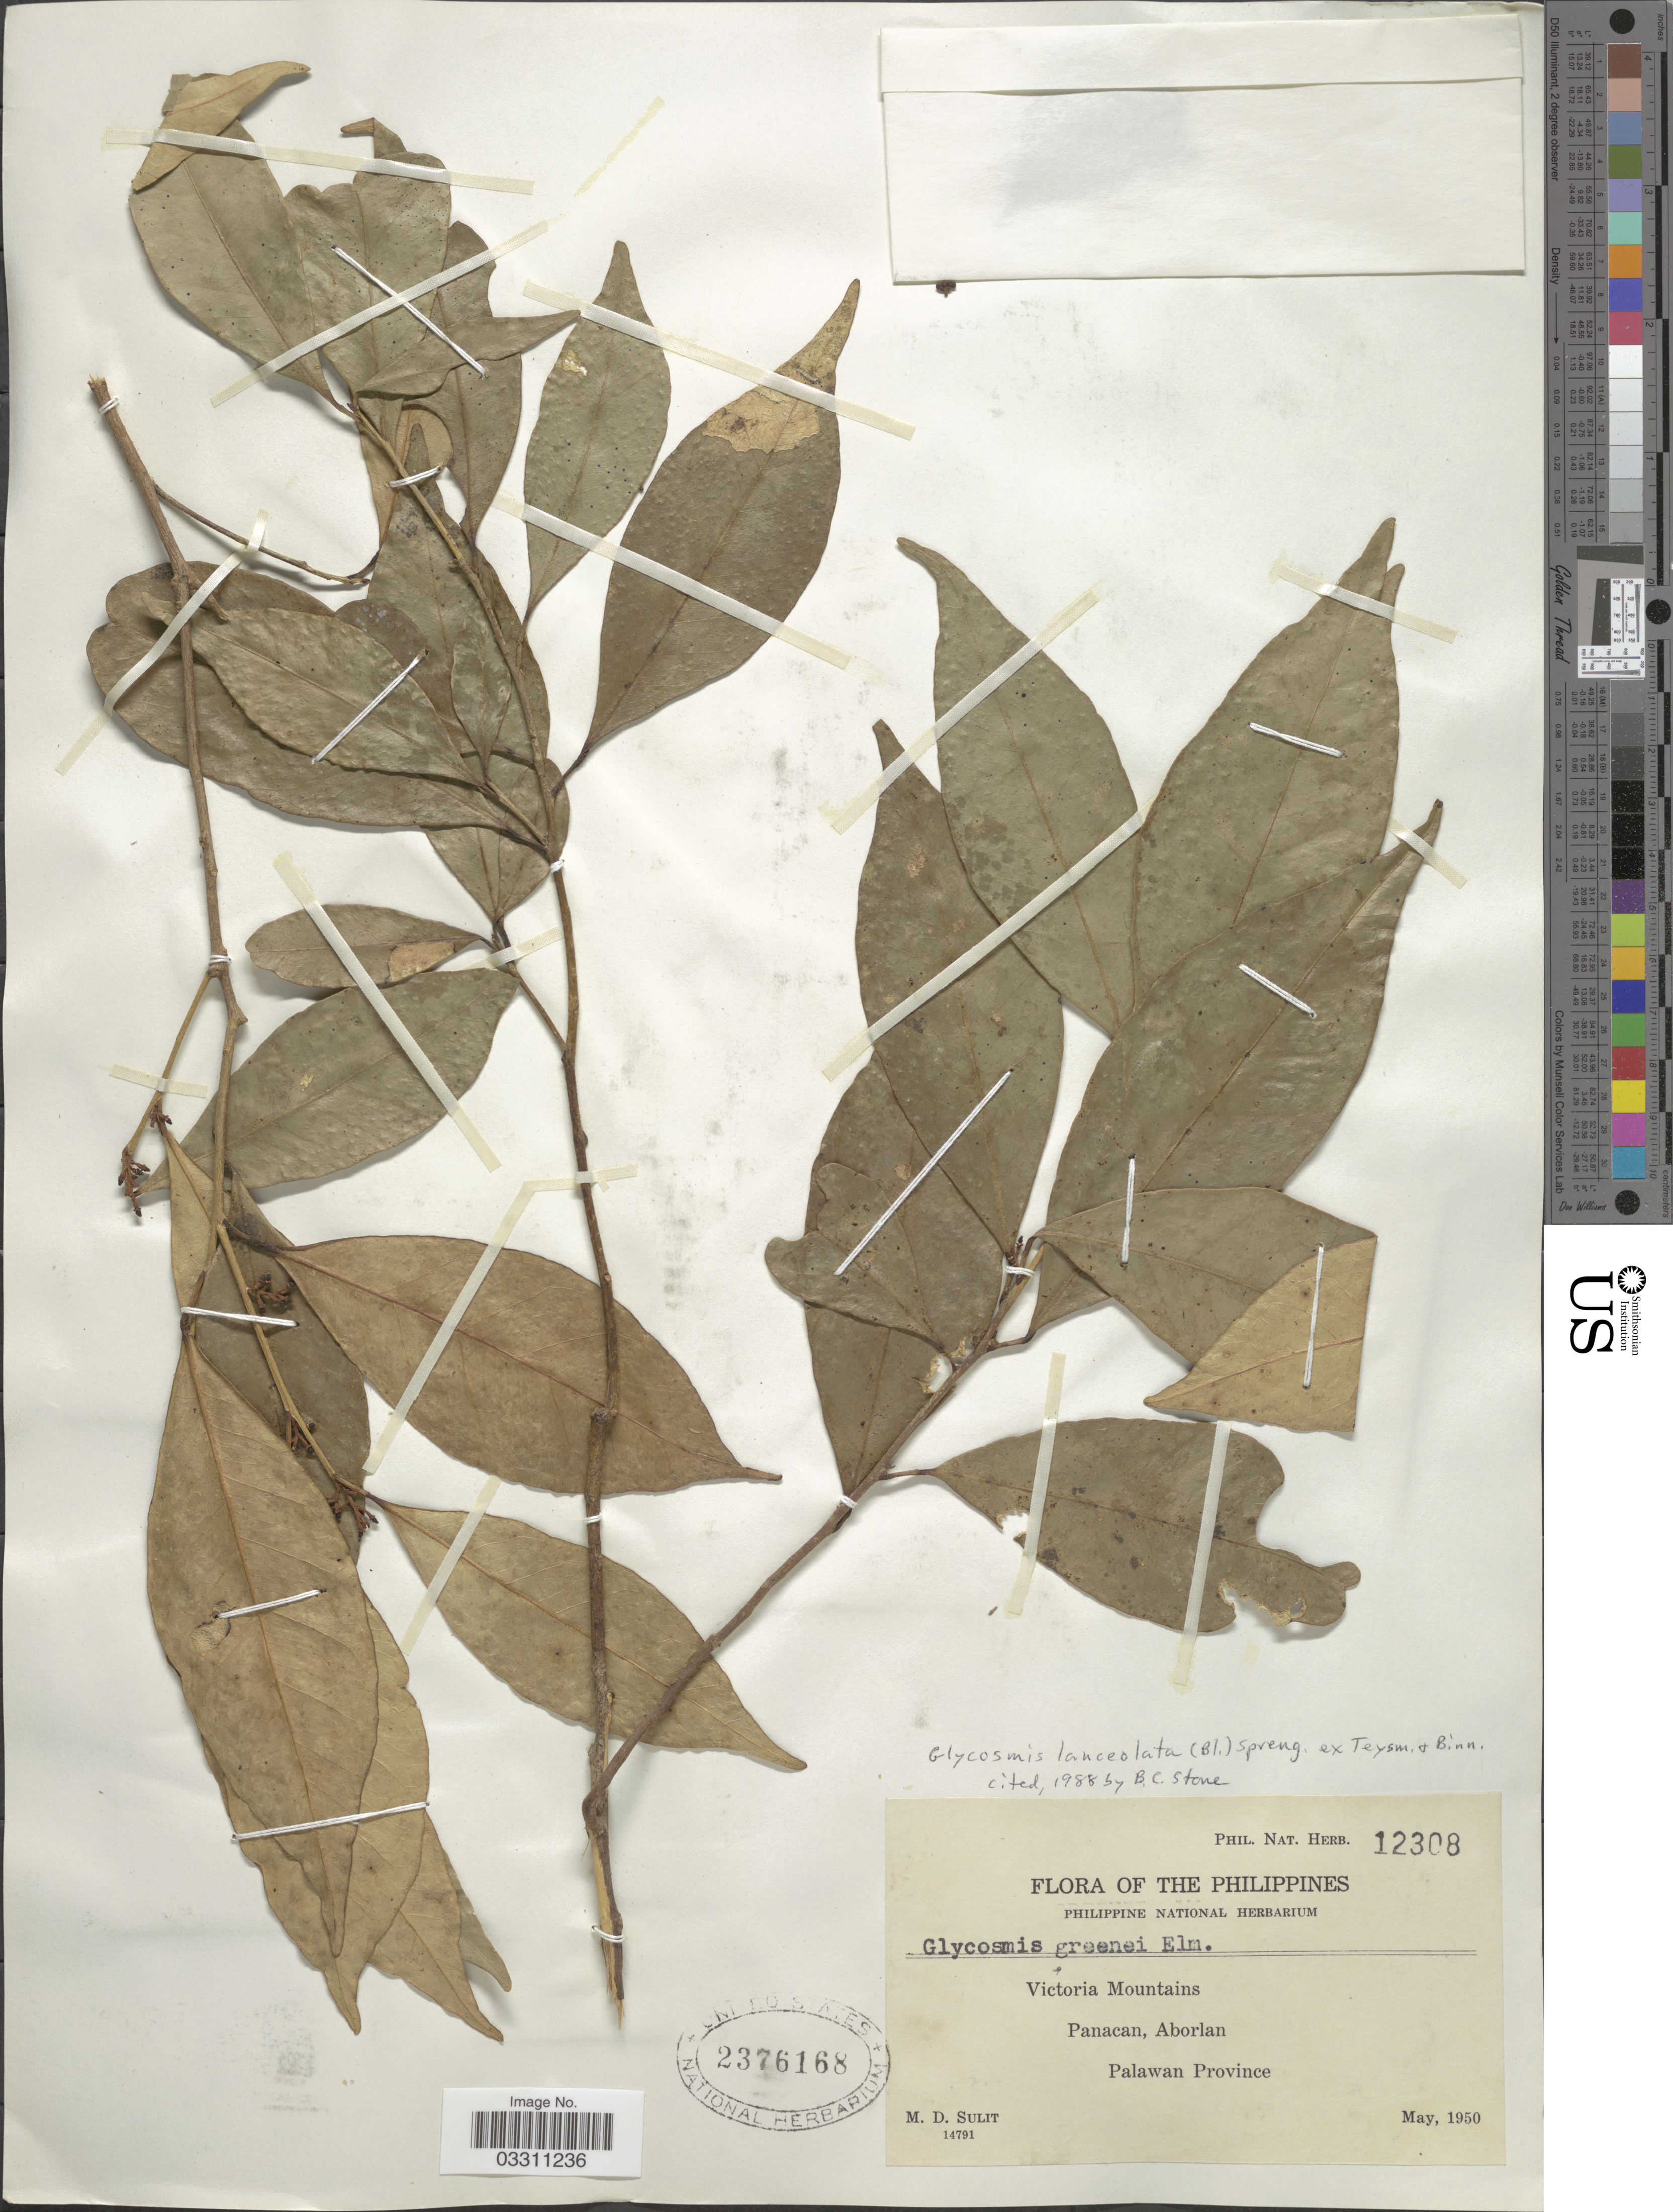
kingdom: Plantae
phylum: Tracheophyta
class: Magnoliopsida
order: Sapindales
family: Rutaceae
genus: Glycosmis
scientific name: Glycosmis lanceolata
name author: (Blume) Spreng. ex Teysm. & Binn.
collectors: M. Sulit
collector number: Phil. Nat. Herb.12308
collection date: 1950-05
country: Philippines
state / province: Mimaropa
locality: Victoria Mountains. Panacan, Aborlan. Palawan Province.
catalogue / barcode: US 2376168